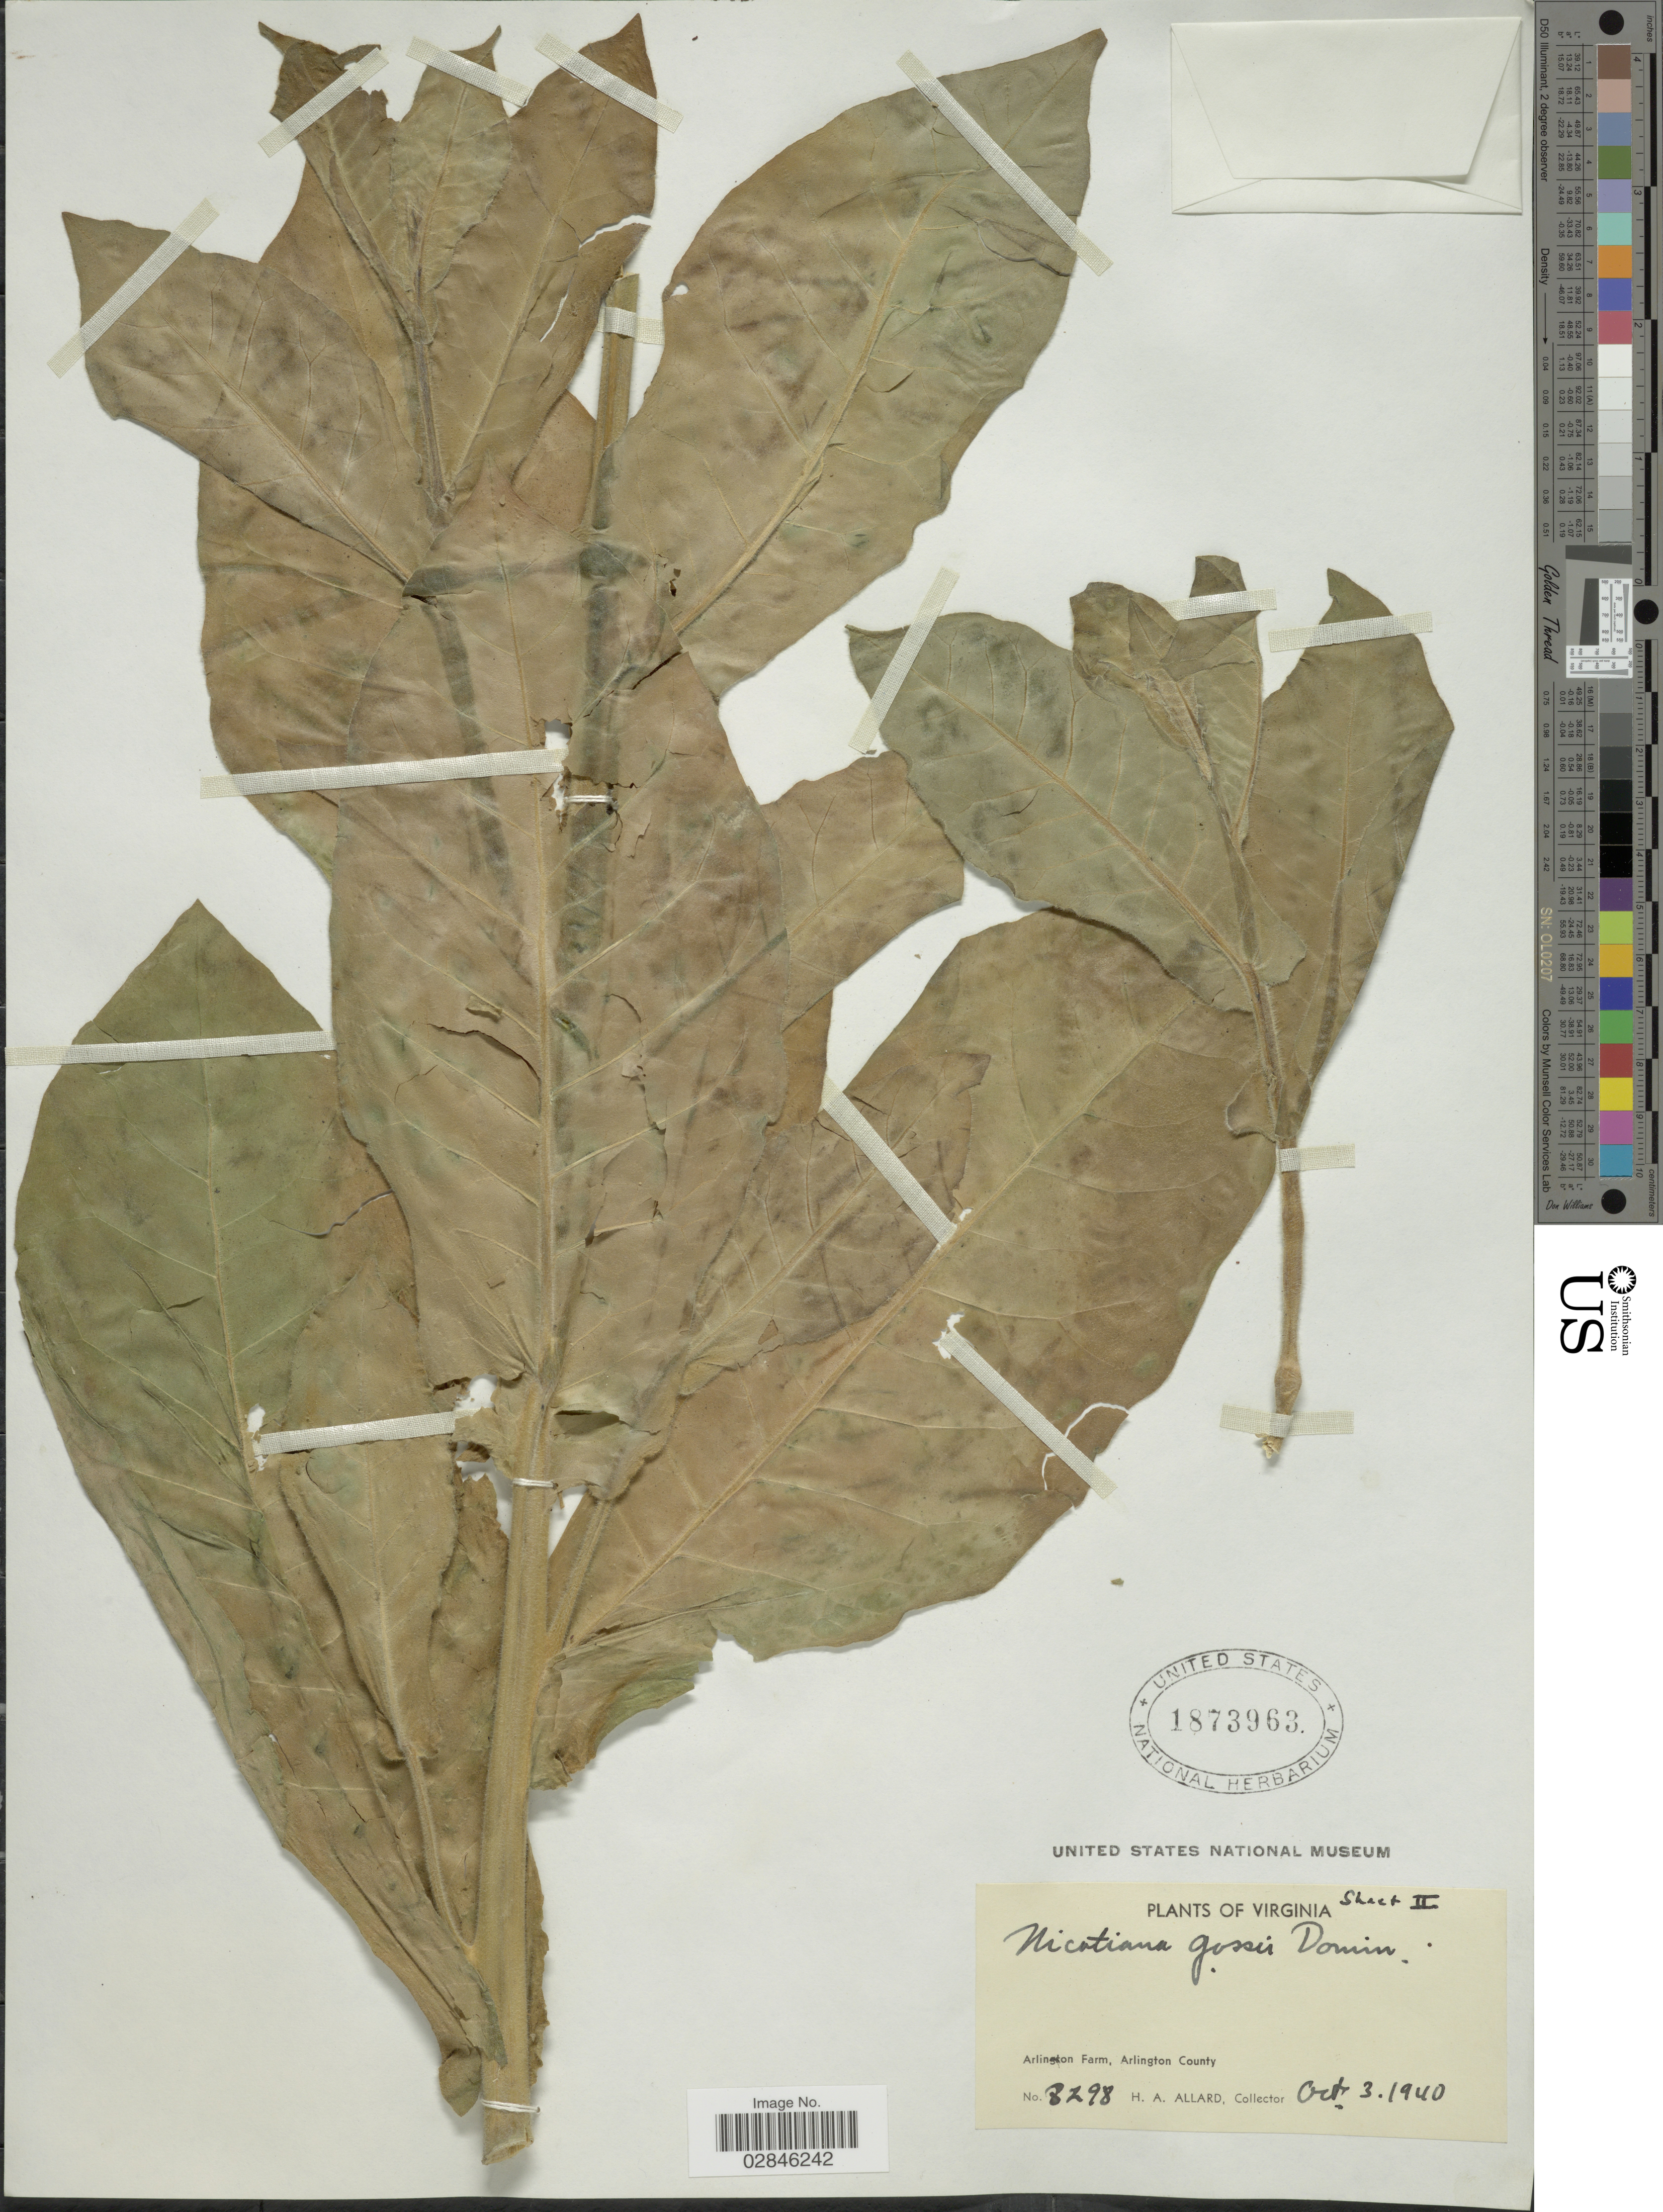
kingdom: Plantae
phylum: Tracheophyta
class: Magnoliopsida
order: Solanales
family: Solanaceae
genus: Nicotiana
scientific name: Nicotiana gossei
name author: Domin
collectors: H. A. Allard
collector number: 8298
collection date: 1940-10-03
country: United States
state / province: Virginia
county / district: Arlington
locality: Arlington Farm, Arlington County.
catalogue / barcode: US 1873963